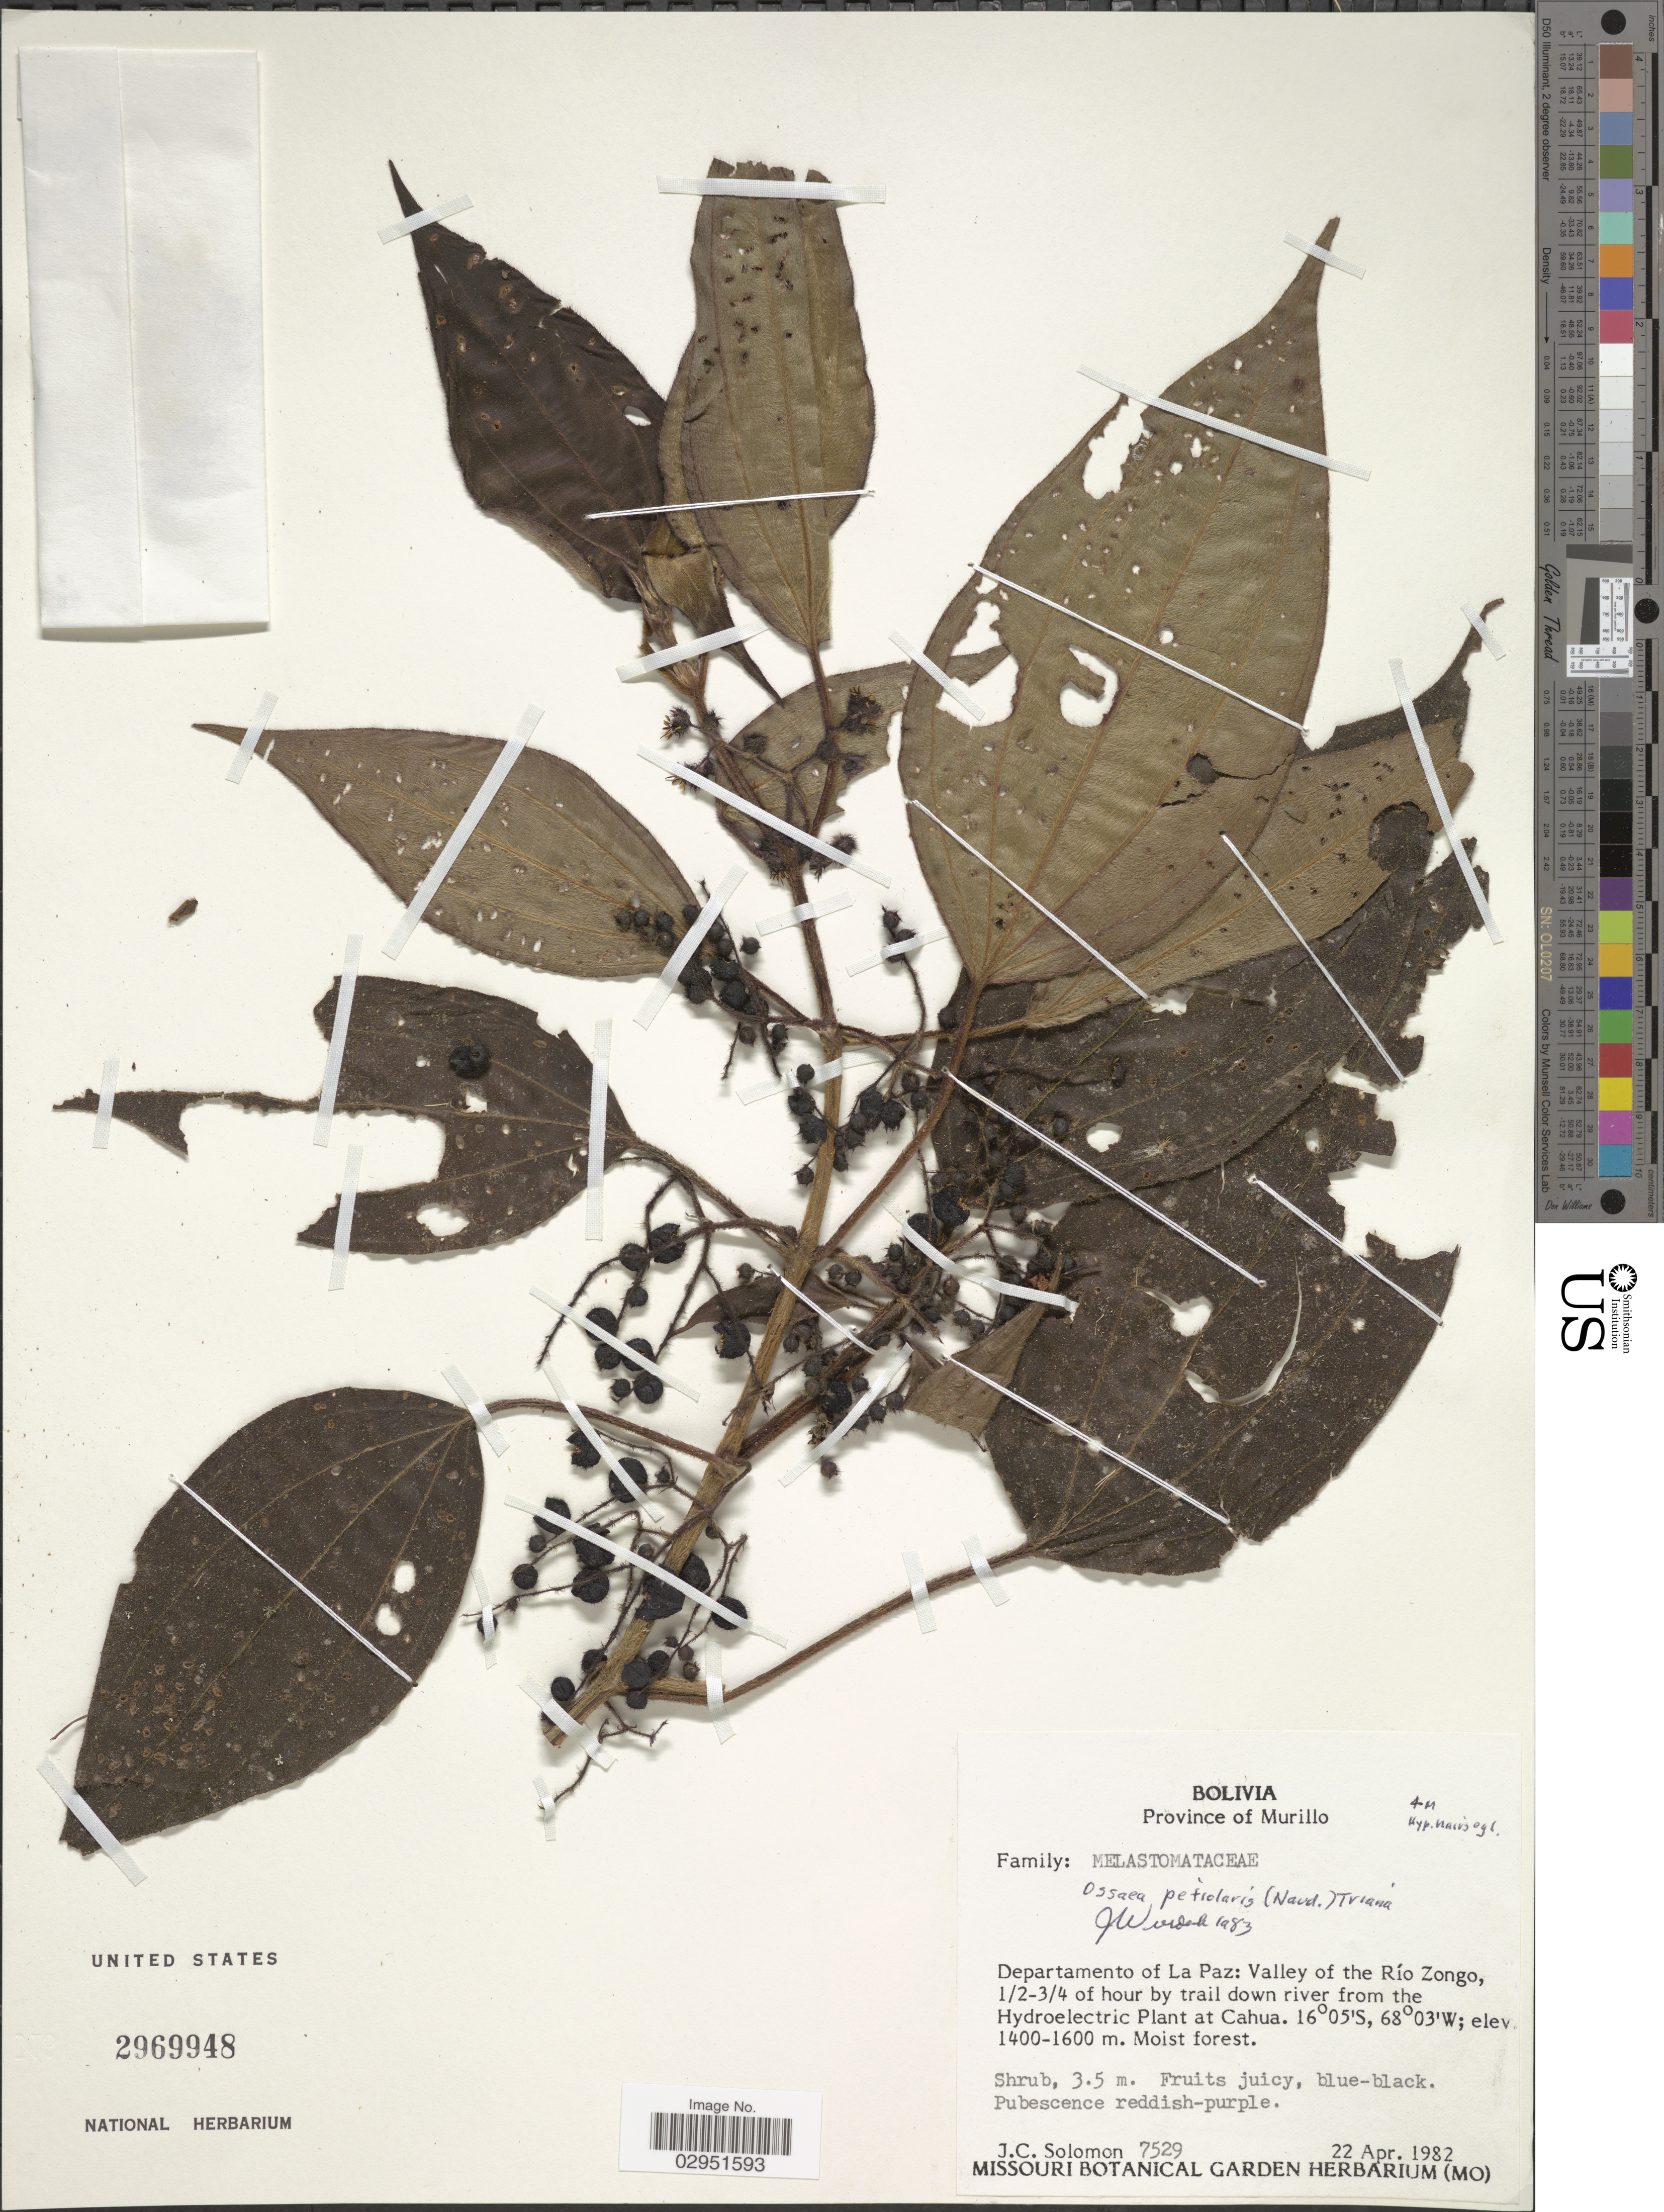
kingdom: Plantae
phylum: Tracheophyta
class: Magnoliopsida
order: Myrtales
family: Melastomataceae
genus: Ossaea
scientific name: Ossaea petiolaris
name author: (Naudin) Triana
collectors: J. C. Solomon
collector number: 7529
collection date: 1982-04-22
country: Bolivia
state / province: La Paz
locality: Province of Murillo. Departamento of La Paz: Valley of the Río Zongo, 1/2-3/4 of hour by trail down river from the Hydroelectric Plant at Cahua.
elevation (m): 1400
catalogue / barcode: US 2969948